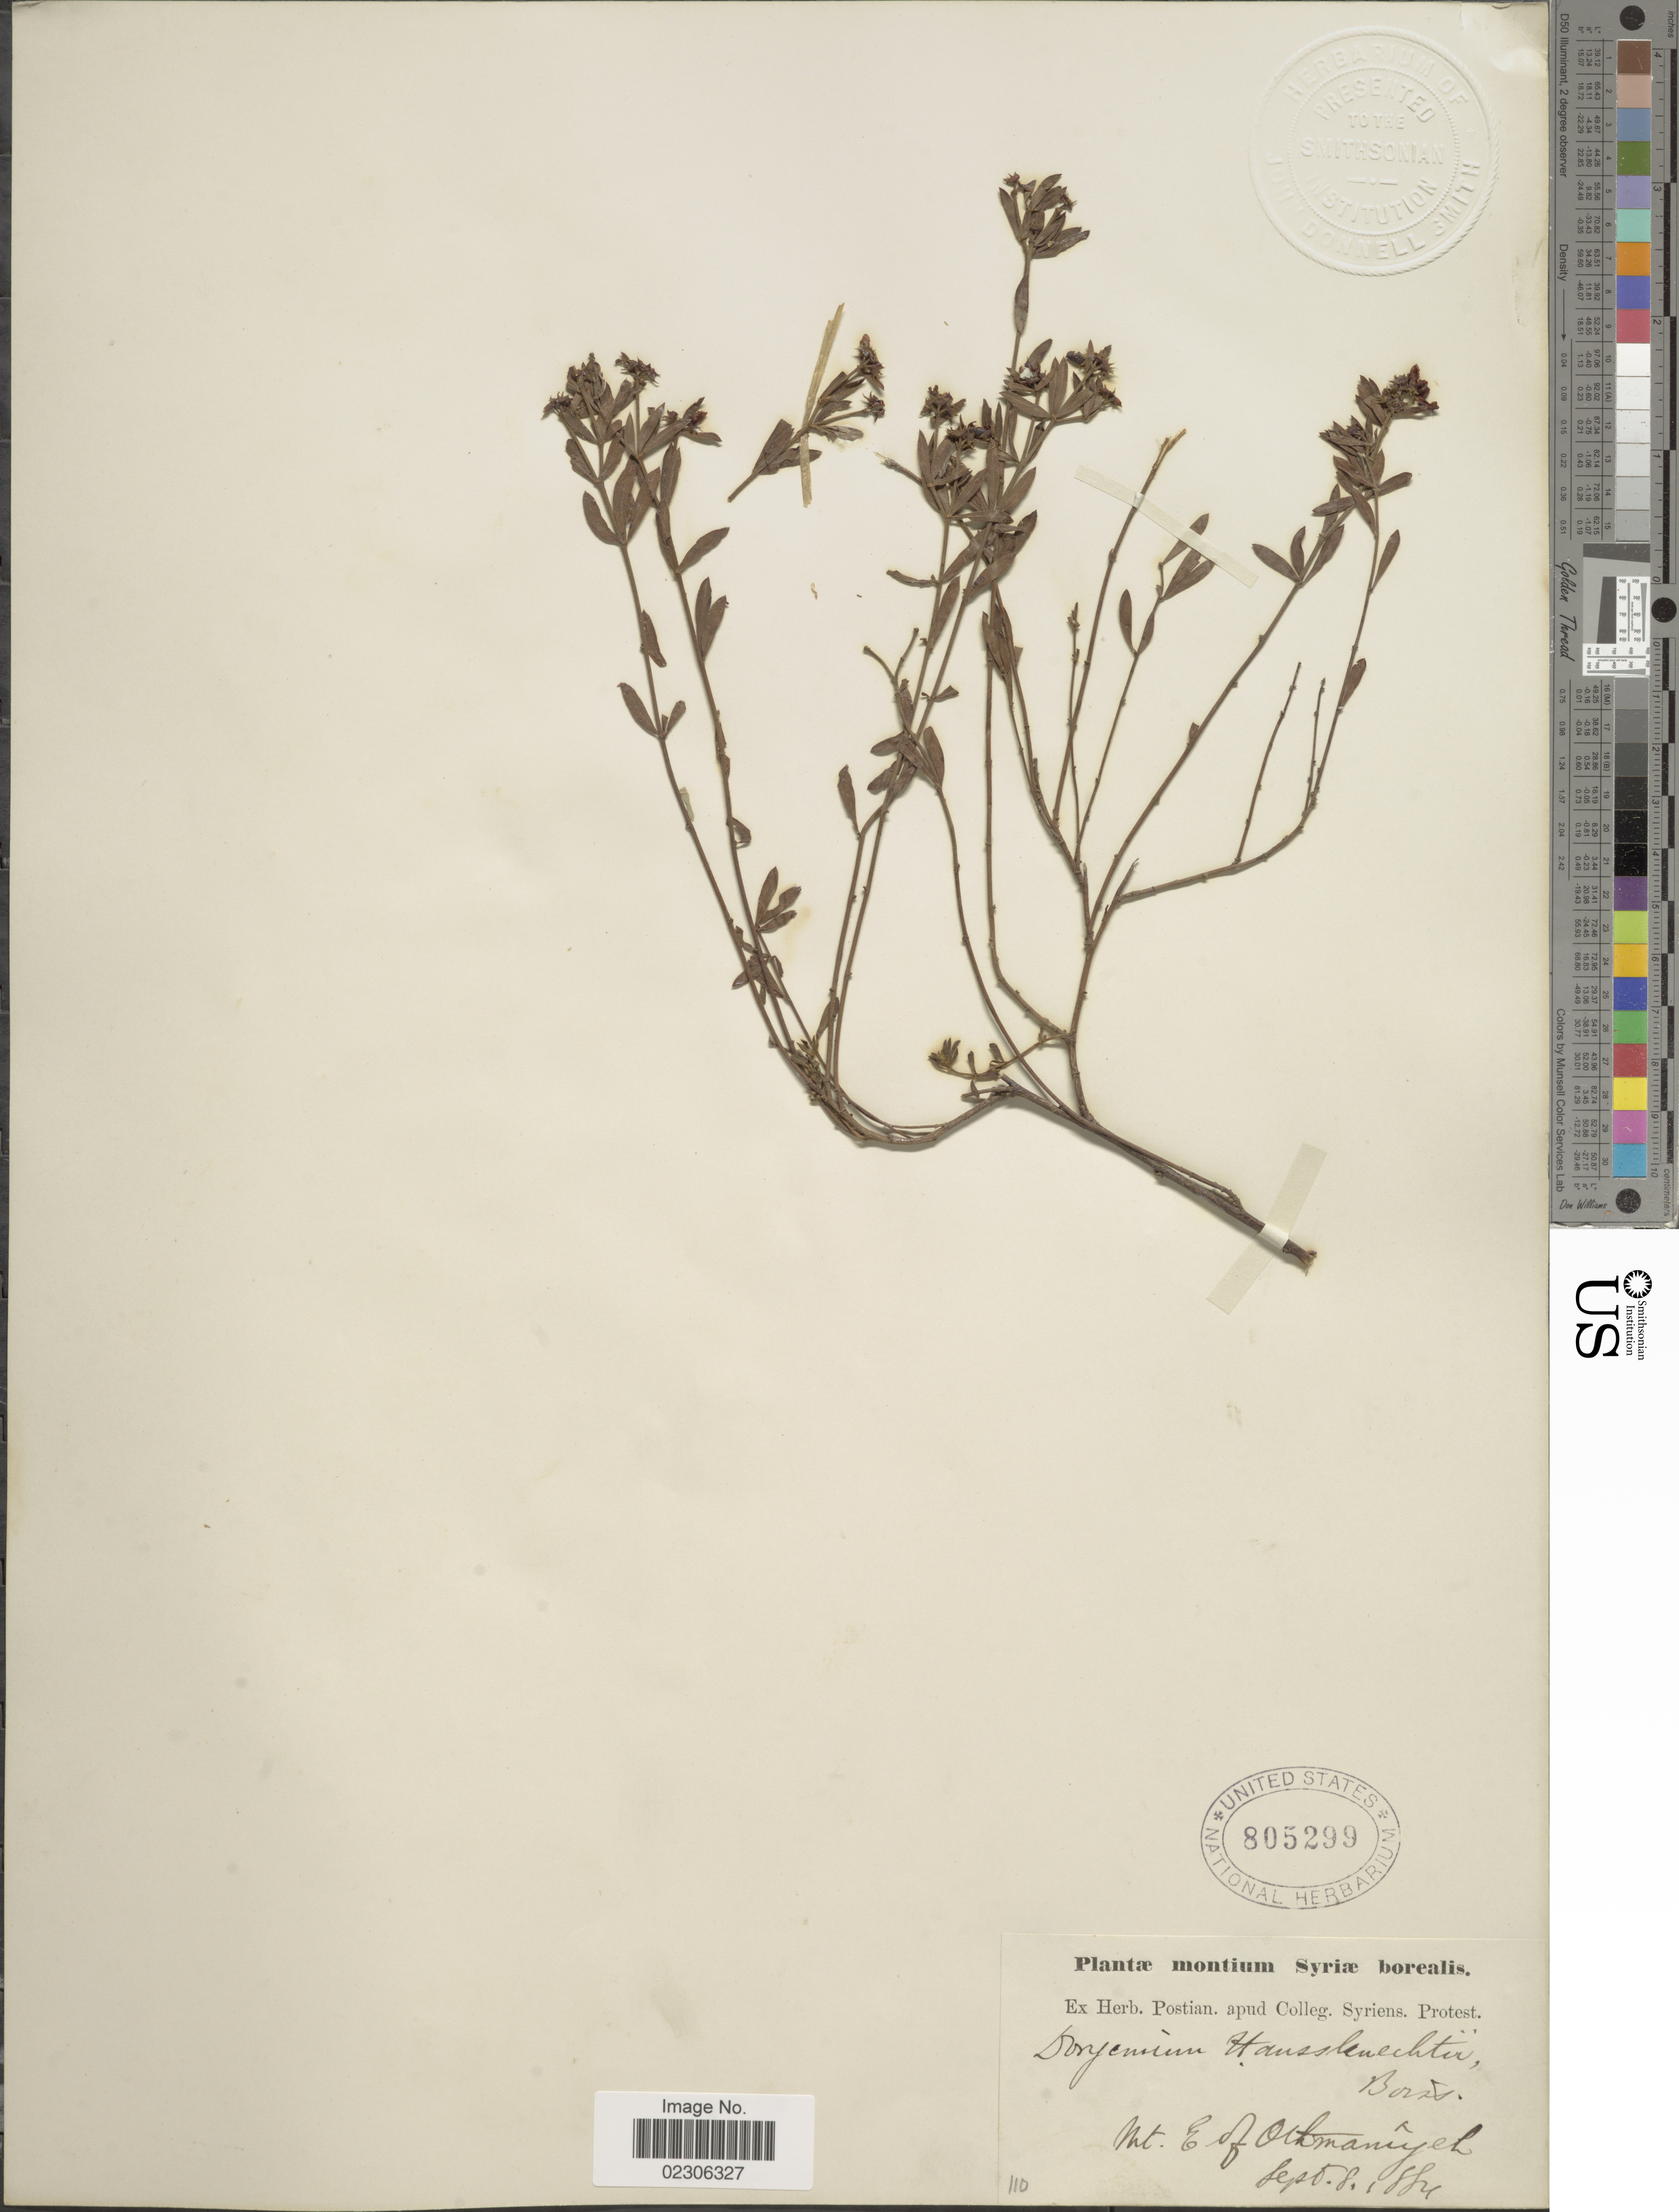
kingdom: Plantae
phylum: Tracheophyta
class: Magnoliopsida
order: Fabales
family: Fabaceae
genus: Dorycnium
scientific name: Dorycnium haussknechtii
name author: Boiss.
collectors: ex herb. Postian. apud Colleg. Syriens. Protest. USE "Fannie P. A. Shepard" (10308853) AS PRIMARY COLLECTOR INSTEAD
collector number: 110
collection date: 1884-09-08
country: Syria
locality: Montium Syriae borealis, Mt, E of Othmaniyeh [interpreted]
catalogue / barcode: US 805299